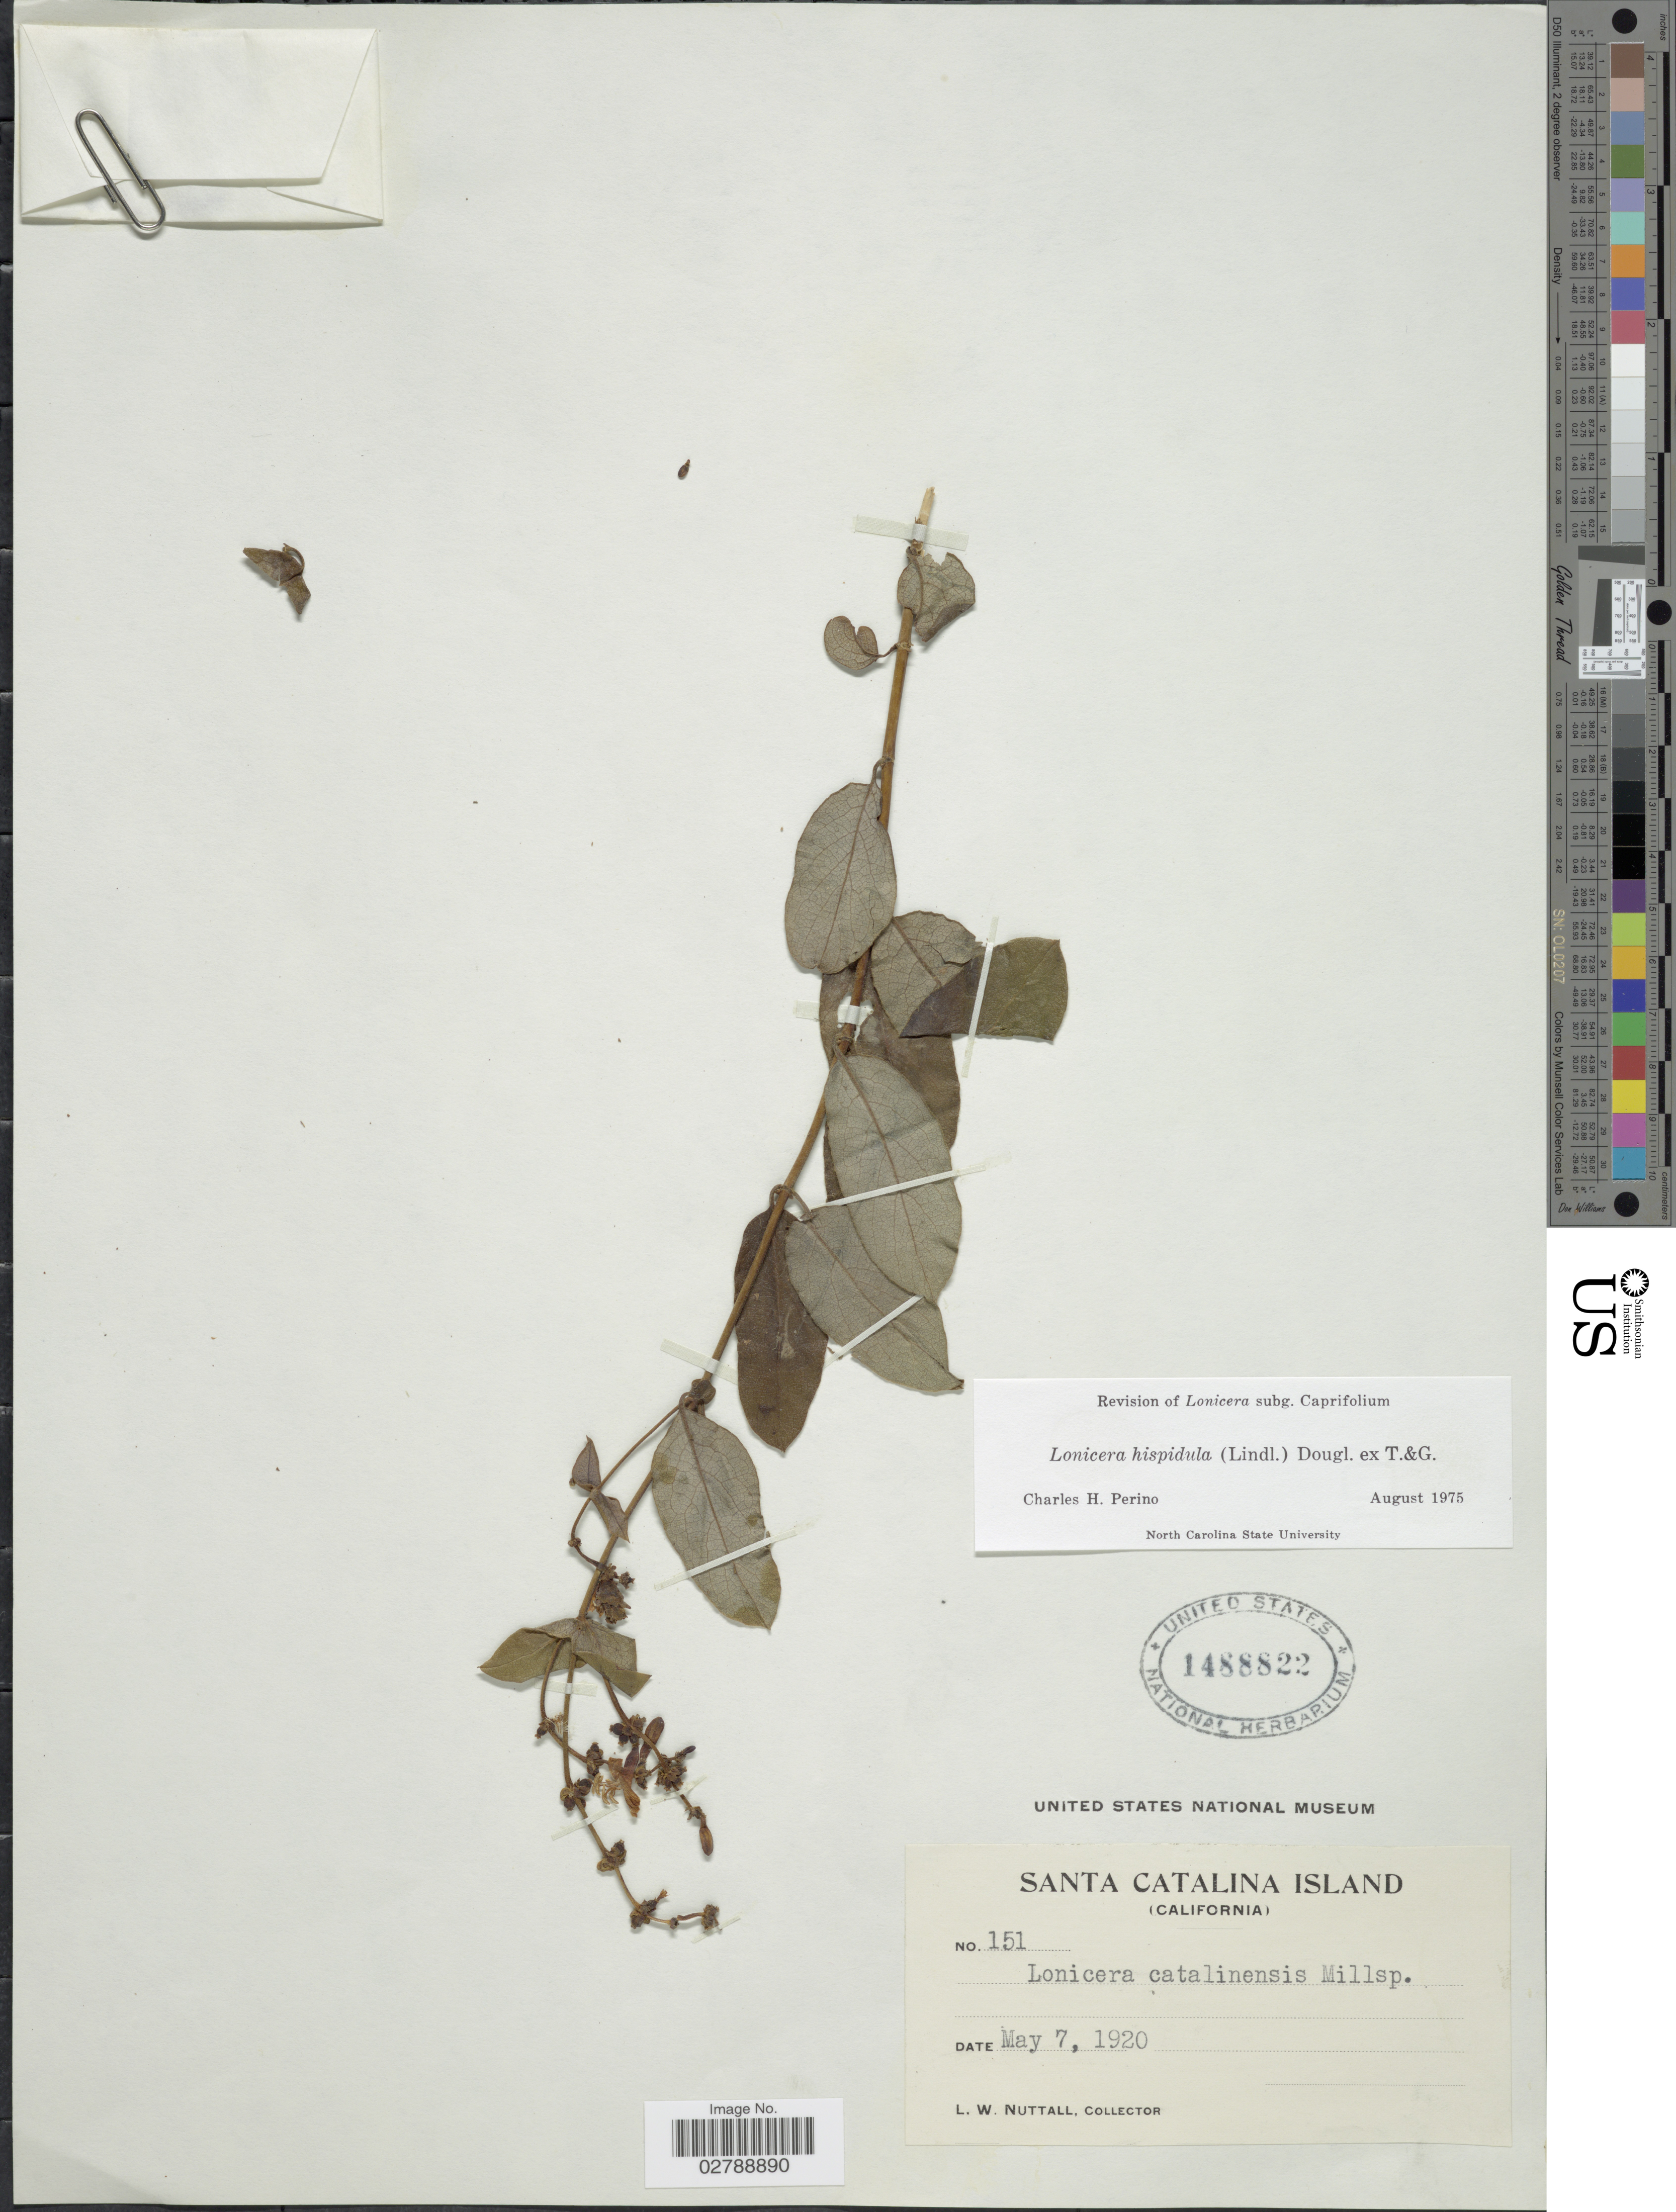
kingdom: Plantae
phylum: Tracheophyta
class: Magnoliopsida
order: Dipsacales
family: Caprifoliaceae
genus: Lonicera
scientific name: Lonicera catalinensis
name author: Millsp.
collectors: L. W. Nuttall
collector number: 151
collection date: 1920-05-07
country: United States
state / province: California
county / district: Los Angeles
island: Santa Catalina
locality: Santa Catalina Island.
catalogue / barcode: US 1488822